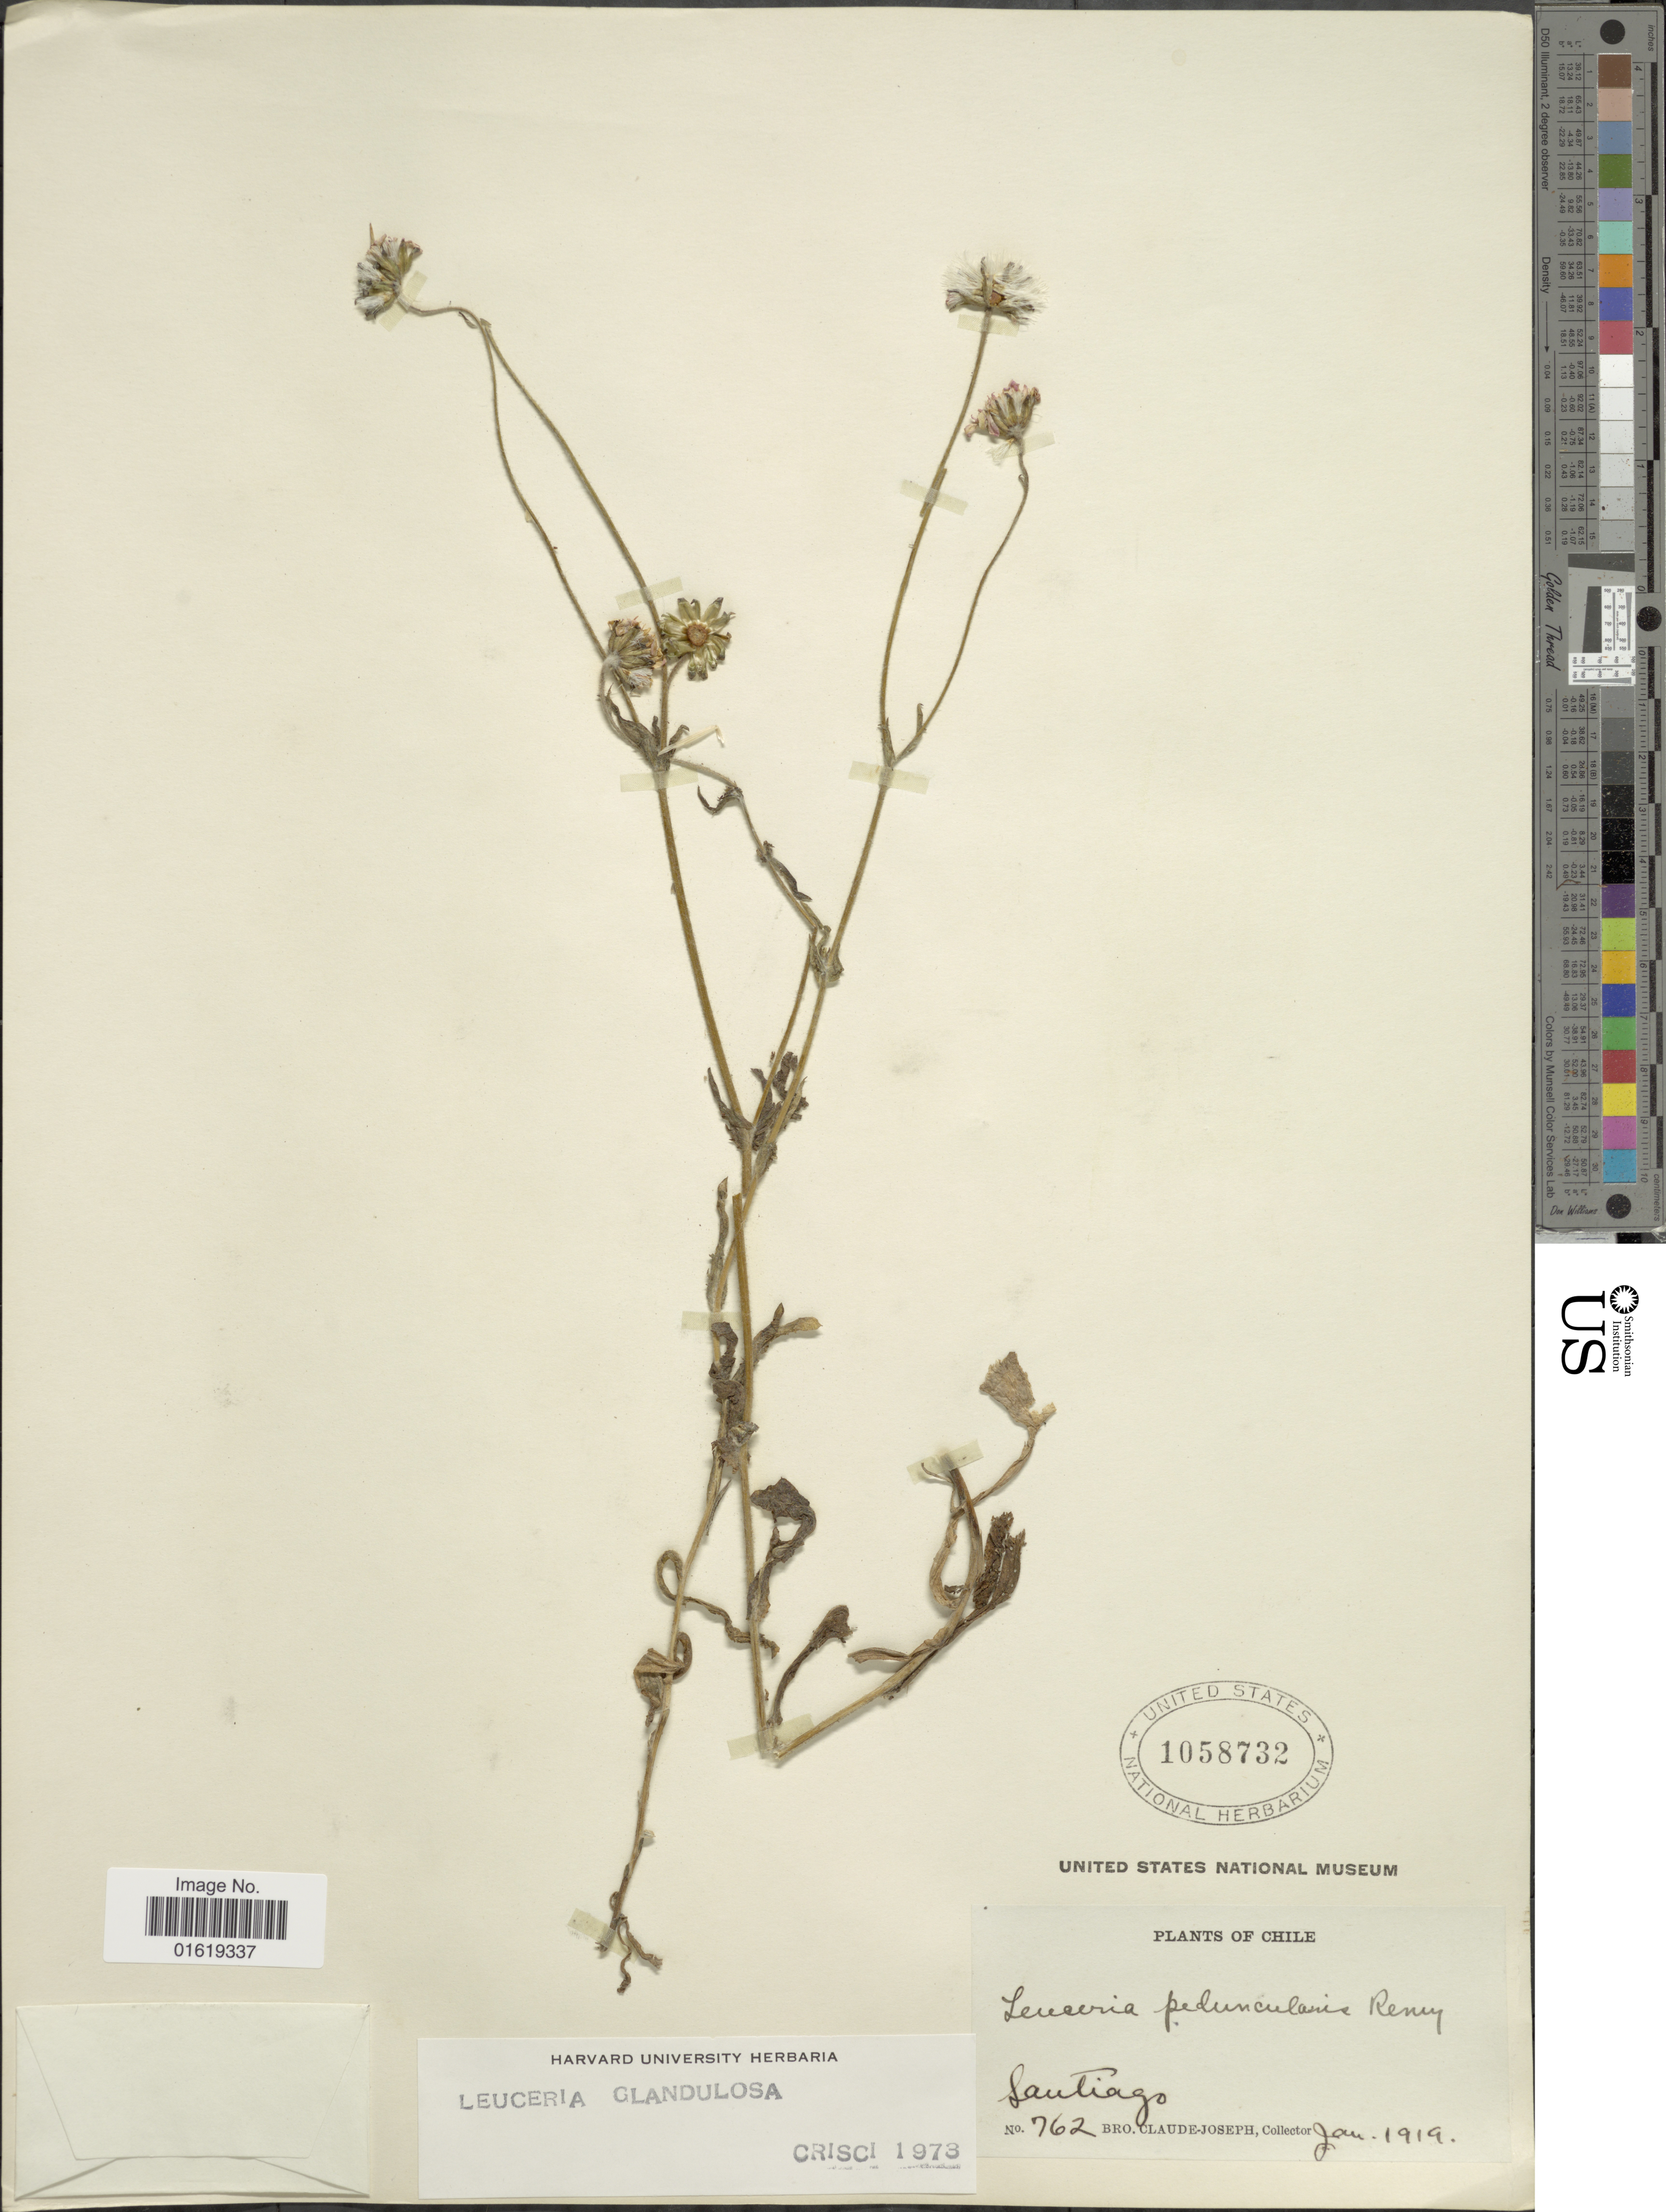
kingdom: Plantae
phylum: Tracheophyta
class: Magnoliopsida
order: Asterales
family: Asteraceae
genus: Leucheria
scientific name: Leucheria glandulosa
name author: D. Don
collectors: Bro. Claude-Joseph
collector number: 762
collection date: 1919-01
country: Chile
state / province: Región Metropolitana (RM)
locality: Santiago.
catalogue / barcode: US 1058732